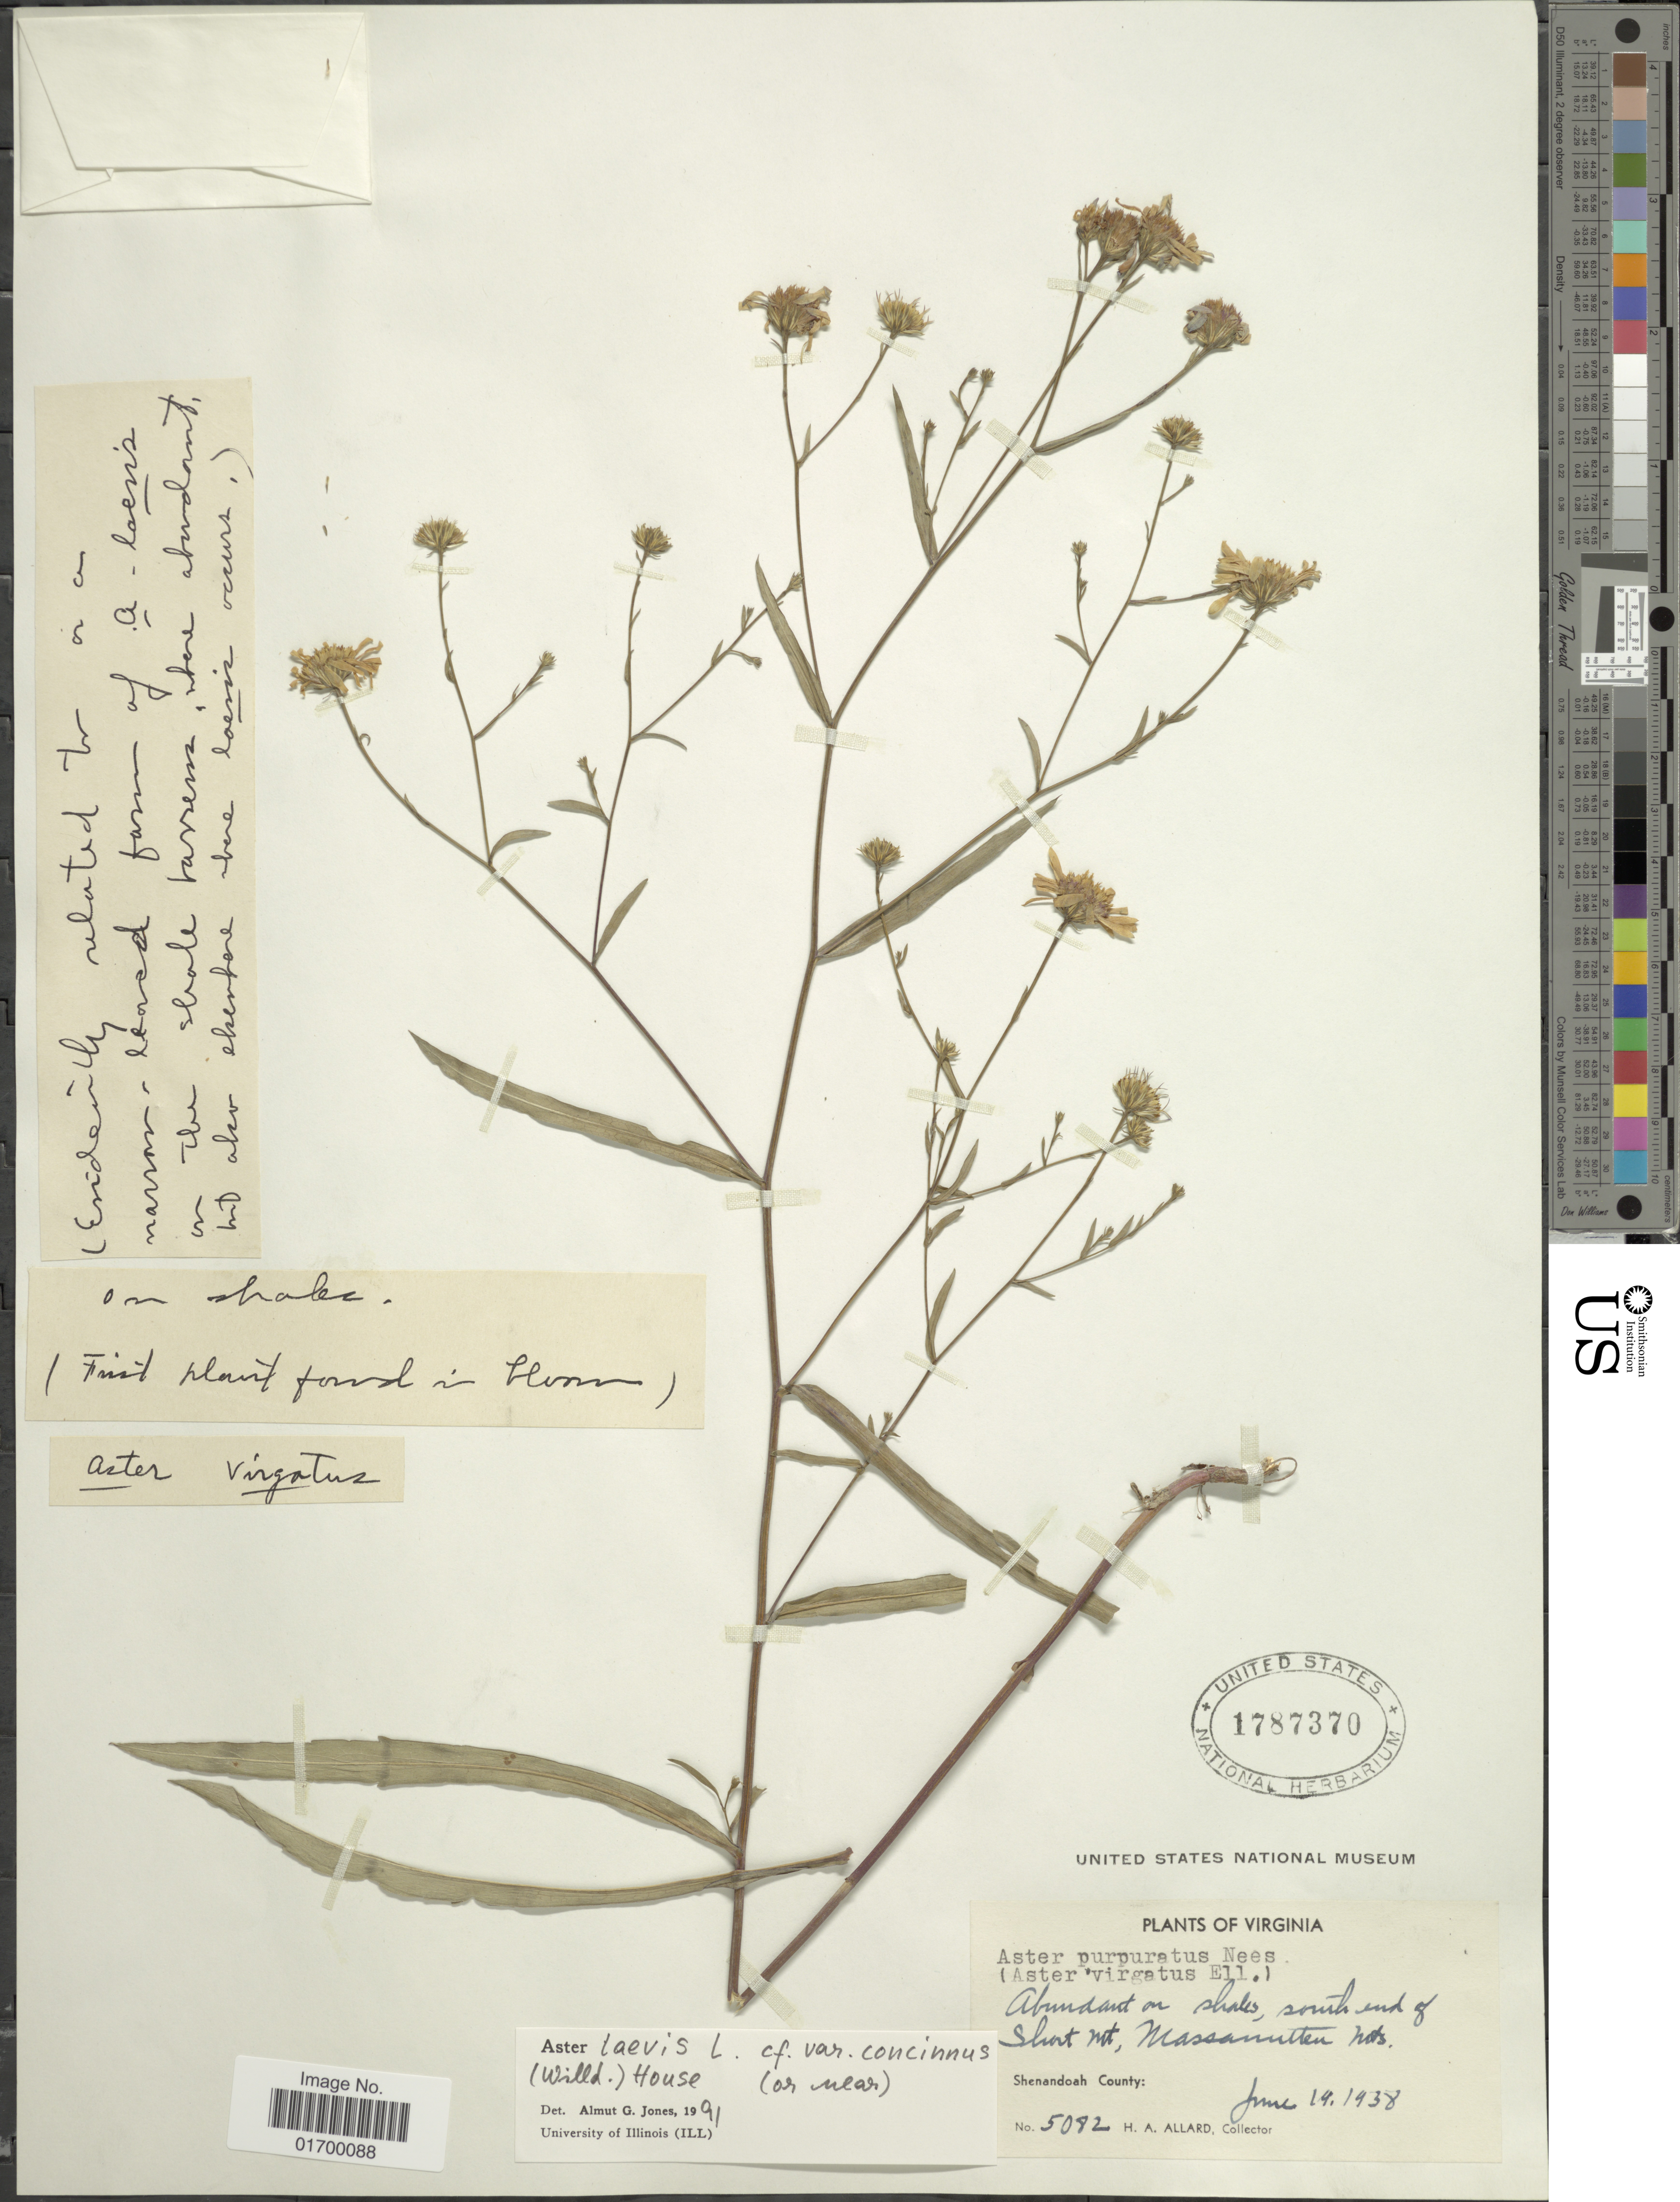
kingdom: Plantae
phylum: Tracheophyta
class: Magnoliopsida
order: Asterales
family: Asteraceae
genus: Symphyotrichum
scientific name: Symphyotrichum laeve var. concinnum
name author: (Willd.) G.L. Nesom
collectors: H. A. Allard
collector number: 5082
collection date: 1938-06-19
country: United States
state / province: Virginia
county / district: Shenandoah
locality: Abundent on shales, south end of Short Mt., Massanutten Mts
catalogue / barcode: US 1787370